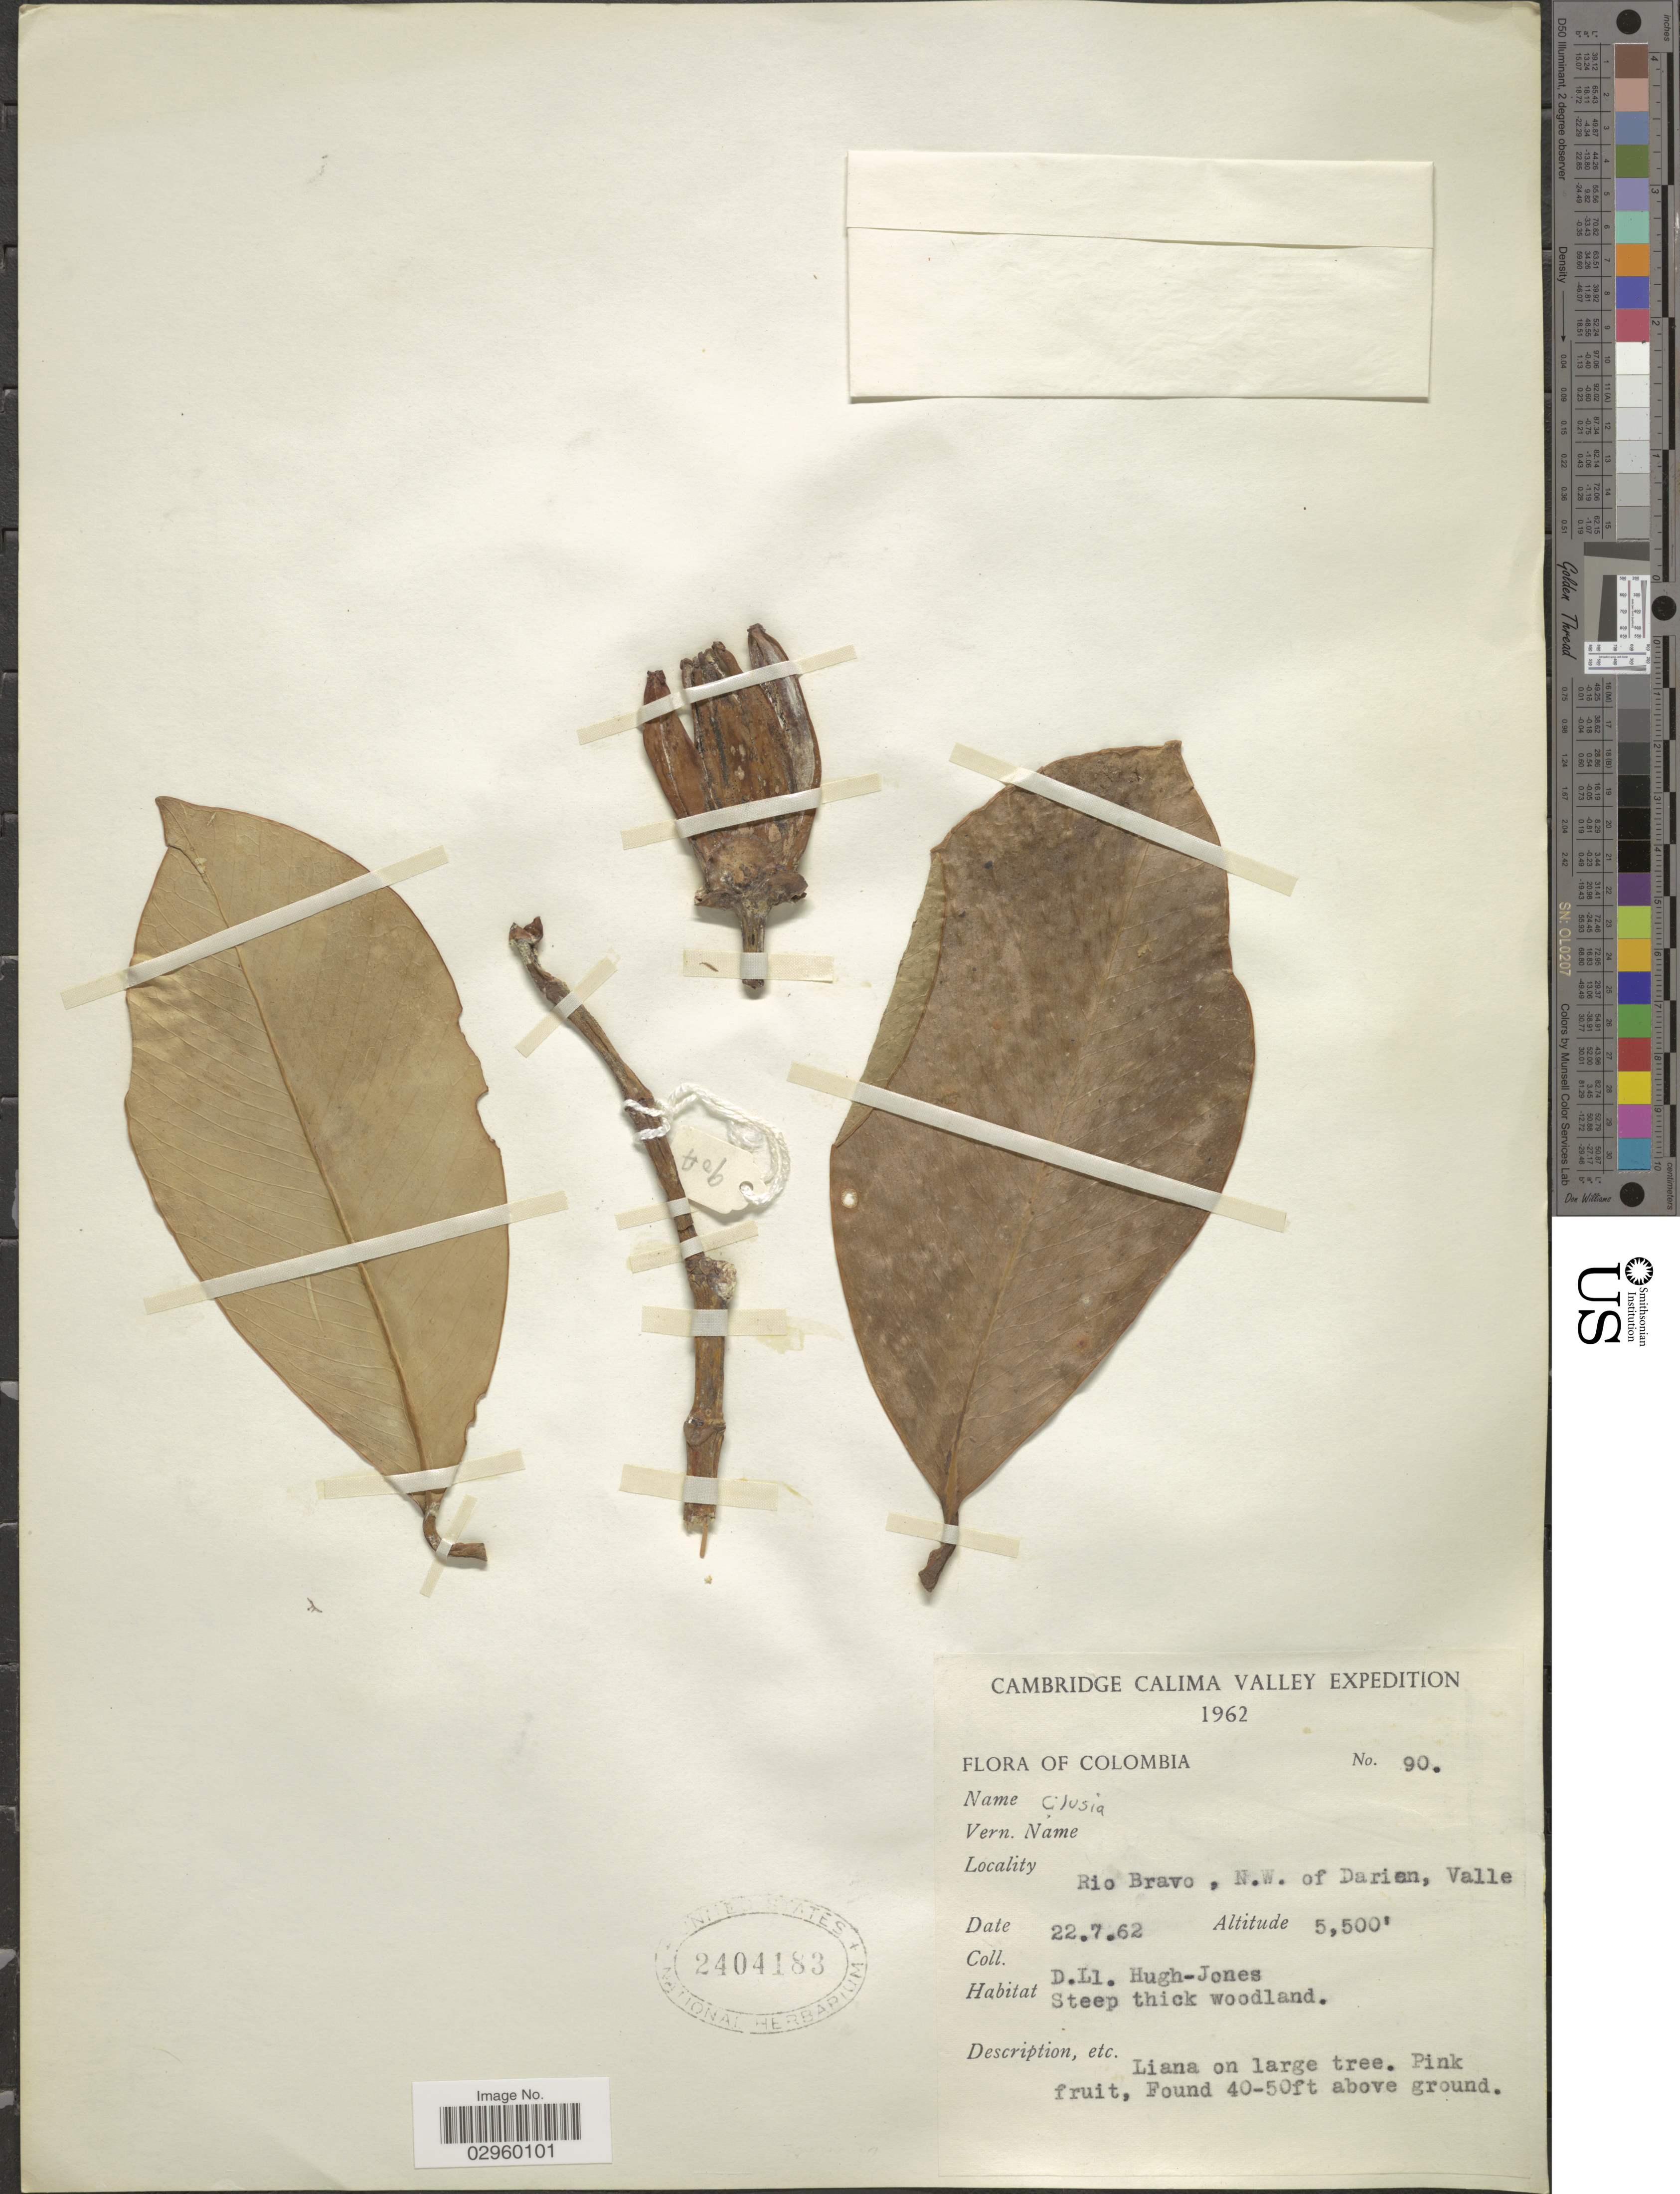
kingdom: Plantae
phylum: Tracheophyta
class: Magnoliopsida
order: Malpighiales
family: Clusiaceae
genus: Clusia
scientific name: Clusia sp.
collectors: D. Hugh-Jones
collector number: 90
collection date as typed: Transcribed d/m/y: 22/7/62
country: Colombia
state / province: Valle del Cauca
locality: Cambridge Calima Valley, Rio Bravo, N.W. of Darien, Valle.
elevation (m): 1676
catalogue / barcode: US 2404183